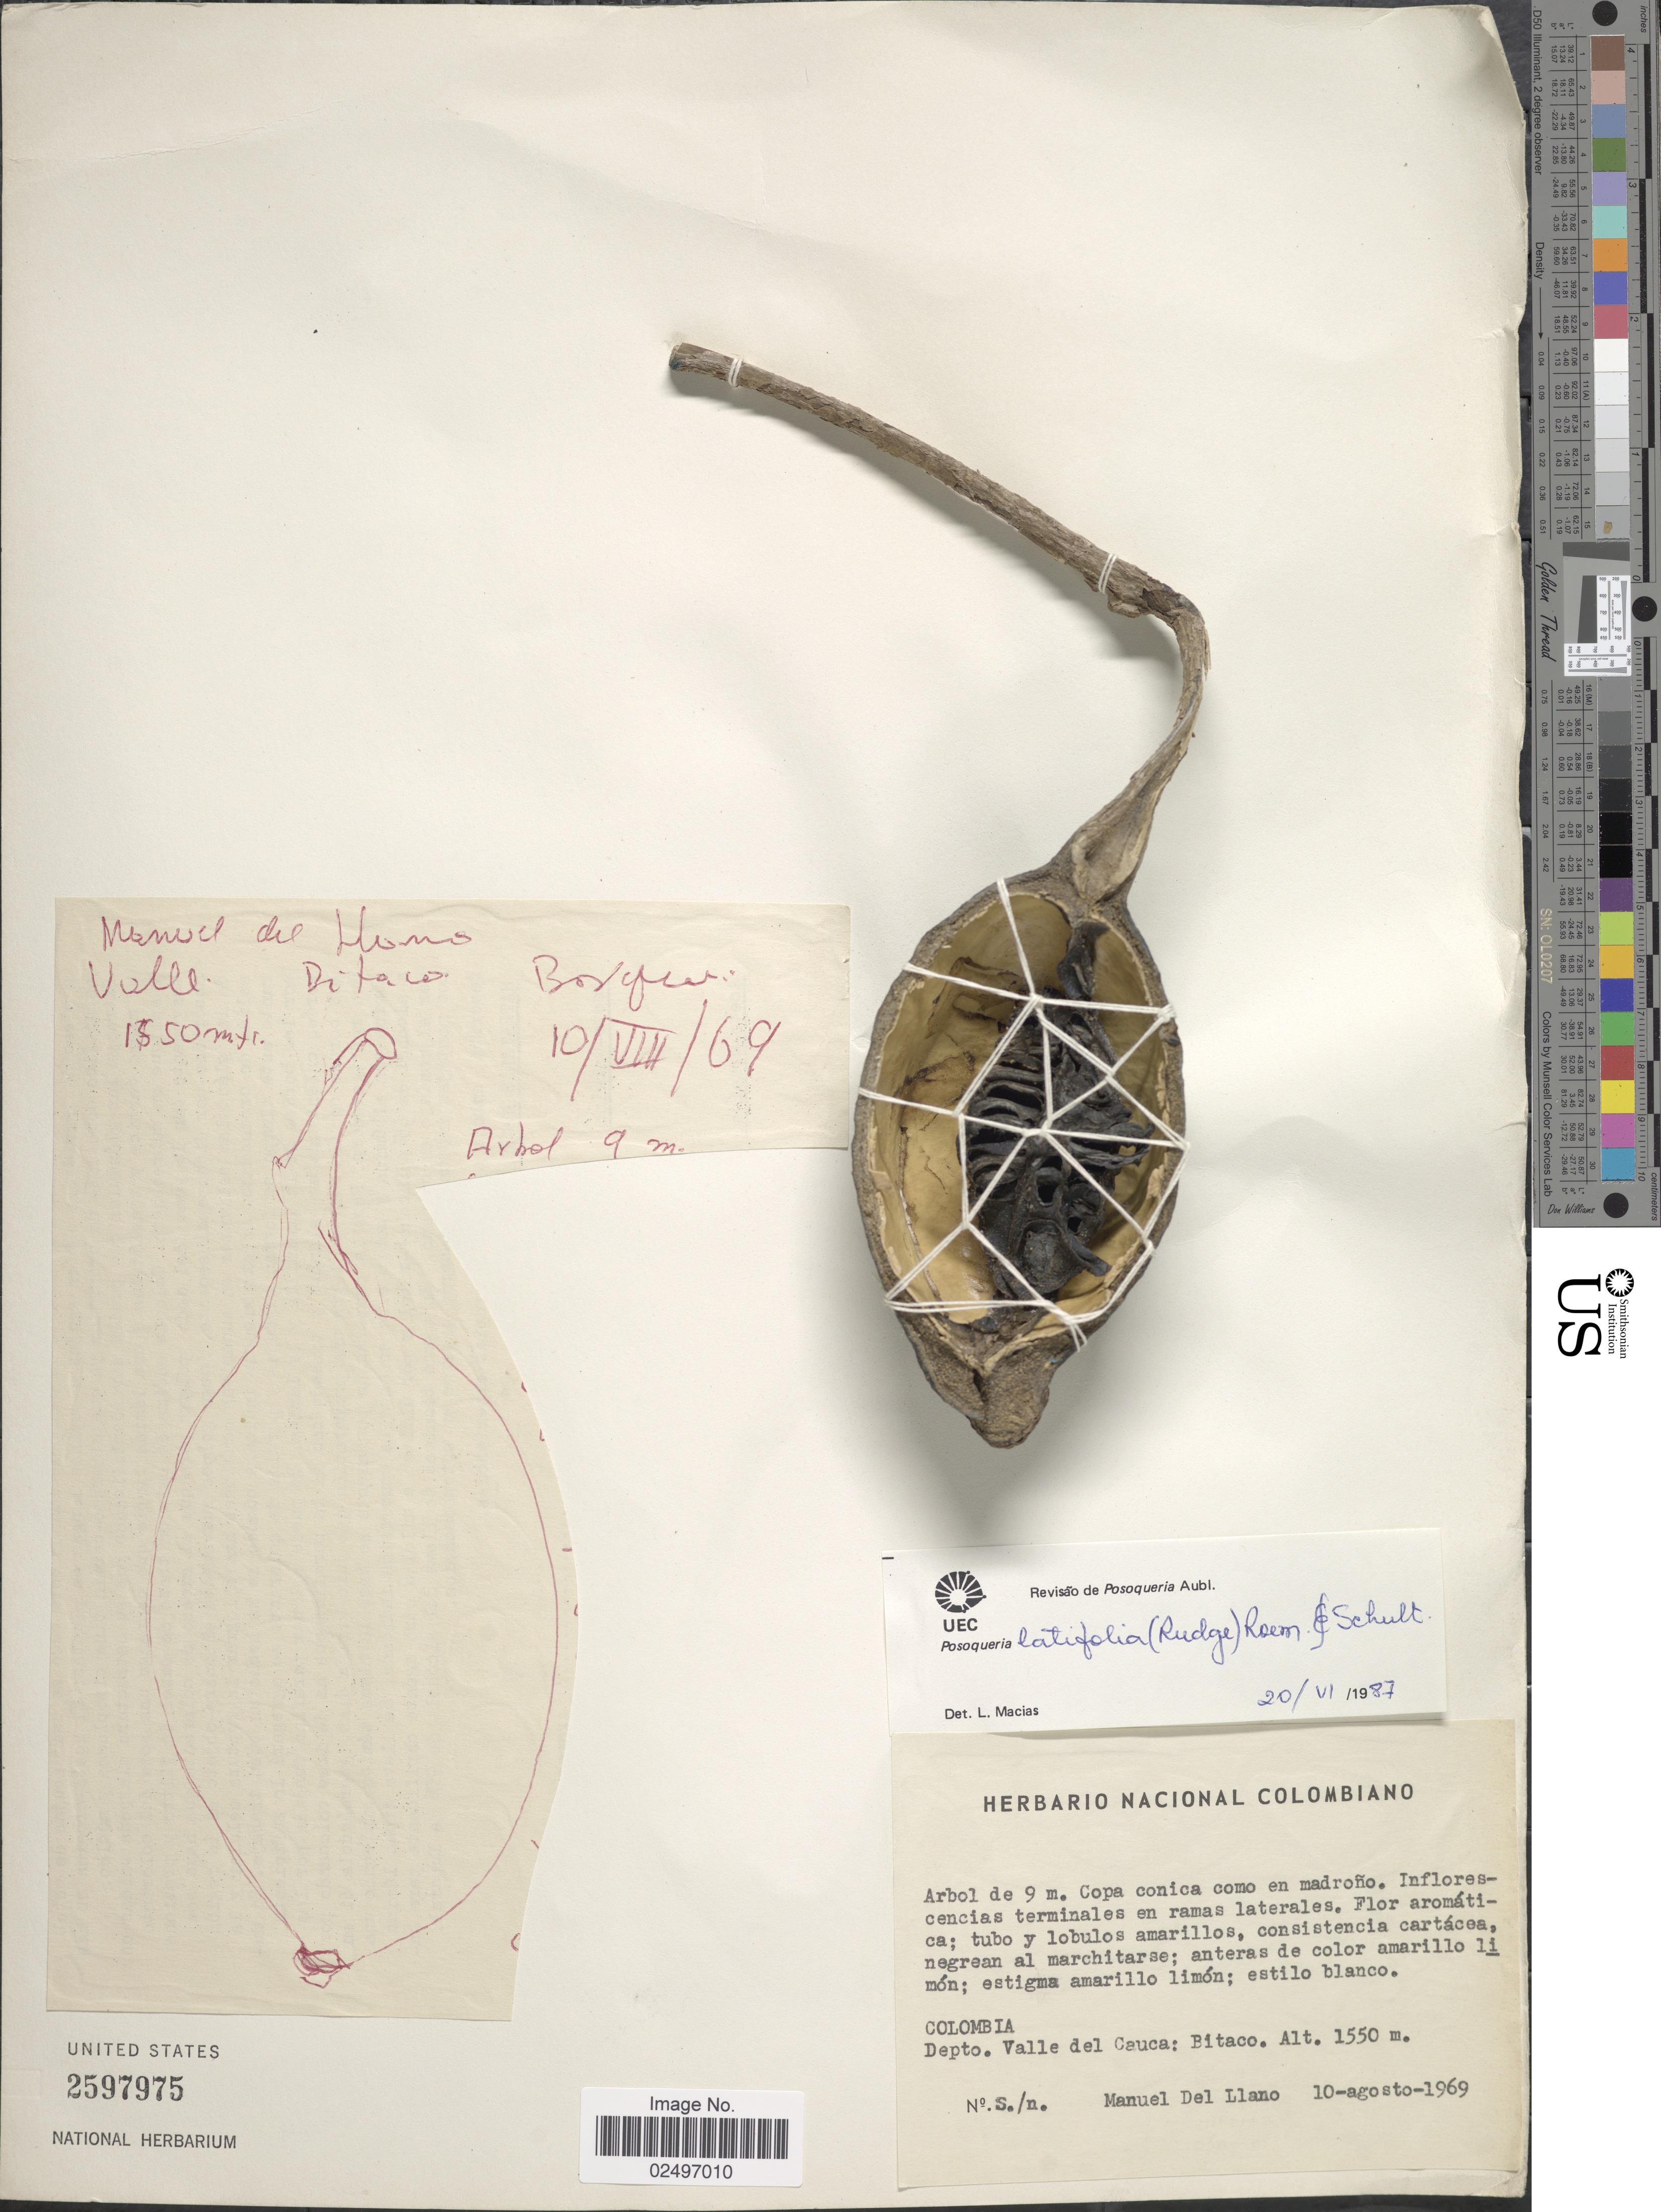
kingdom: Plantae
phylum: Tracheophyta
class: Magnoliopsida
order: Gentianales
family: Rubiaceae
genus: Posoqueria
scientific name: Posoqueria latifolia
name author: (Rudge) Roem. & Schult.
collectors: M. d. Llano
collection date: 1969-08-10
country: Colombia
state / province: Valle del Cauca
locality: Depto. Valle del Cauca: Bitaco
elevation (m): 1550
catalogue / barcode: US 2597975